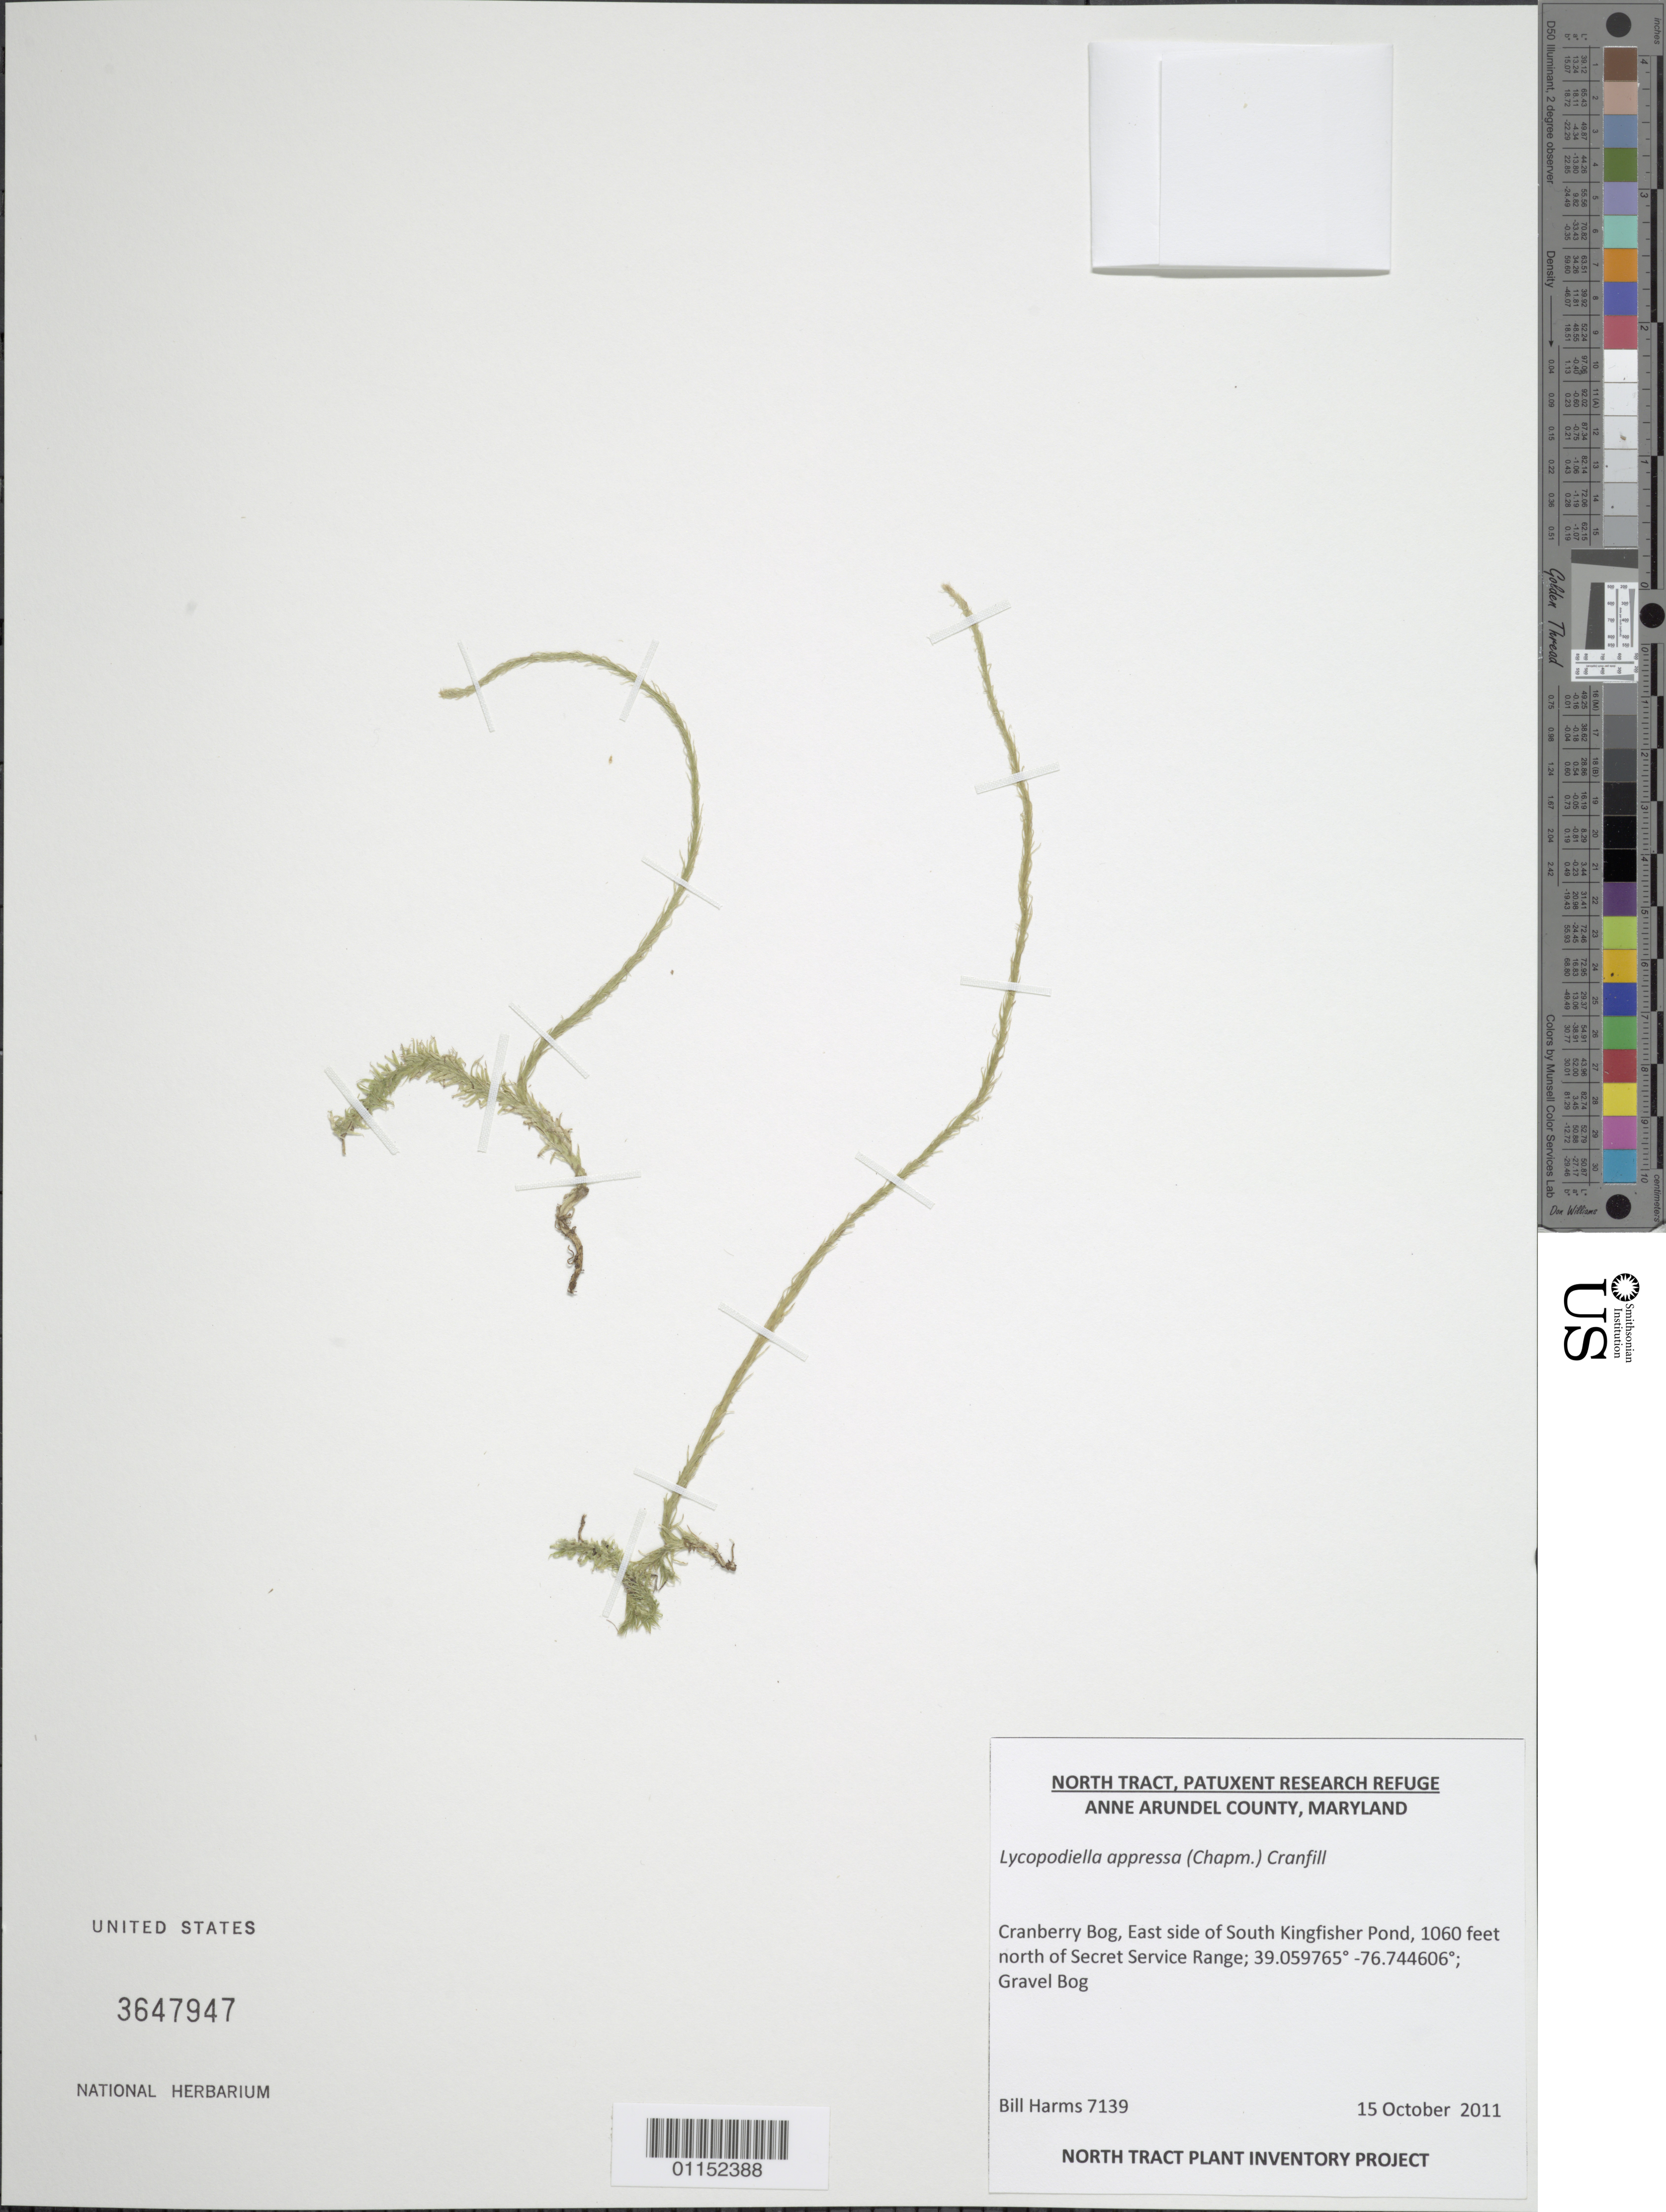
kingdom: Plantae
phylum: Tracheophyta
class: Lycopodiopsida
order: Lycopodiales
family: Lycopodiaceae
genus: Lycopodiella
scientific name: Lycopodiella appressa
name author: (Chapm.) Cranfill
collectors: B. Harms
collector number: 7139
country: United States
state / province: Maryland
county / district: Anne Arundel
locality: North Tract, Patuxent Research Refuge, Cranberry Bog, E side of South Kingfisher Pond, N of Secret Servide Range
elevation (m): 323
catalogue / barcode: US 3647947